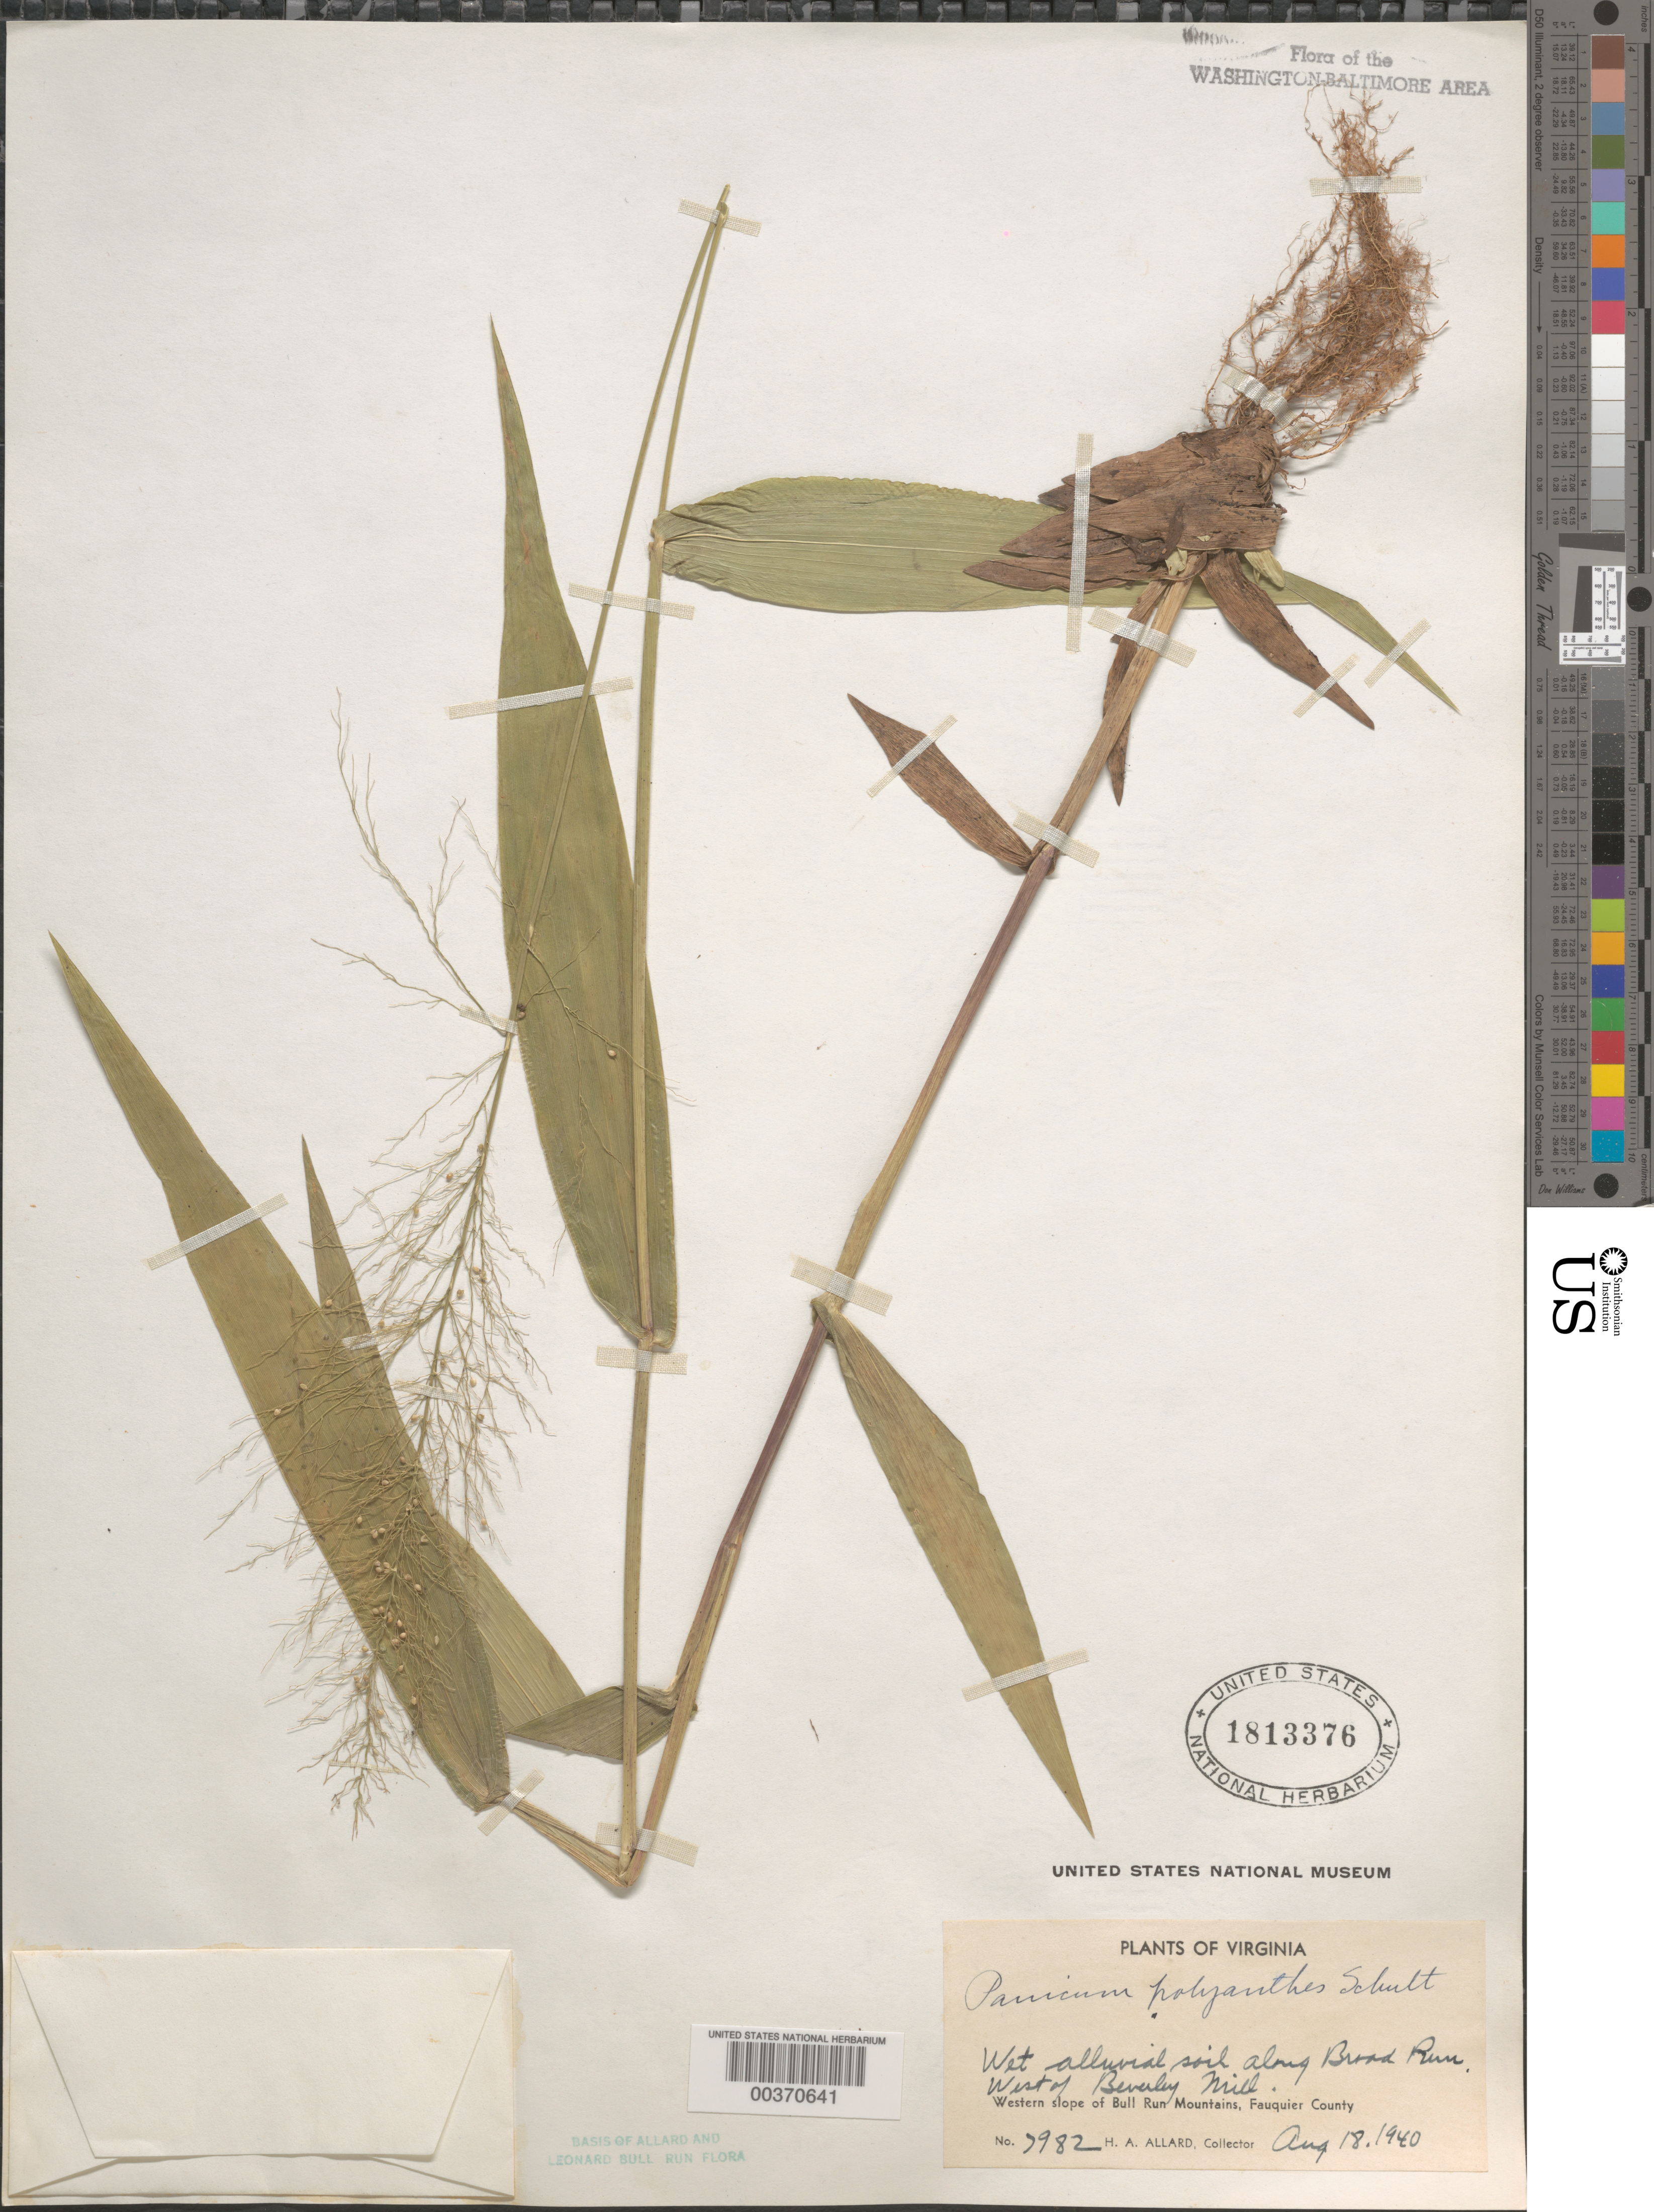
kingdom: Plantae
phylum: Tracheophyta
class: Liliopsida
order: Poales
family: Poaceae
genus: Dichanthelium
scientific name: Dichanthelium sphaerocarpon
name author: (Elliott) Gould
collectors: H. A. Allard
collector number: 7982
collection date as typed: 18 Aug 1940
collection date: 1940-08-18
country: United States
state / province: Virginia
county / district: Fauquier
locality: Broad Run, west of Beverley Mill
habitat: Wet alluvial soil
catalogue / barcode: US 1813376